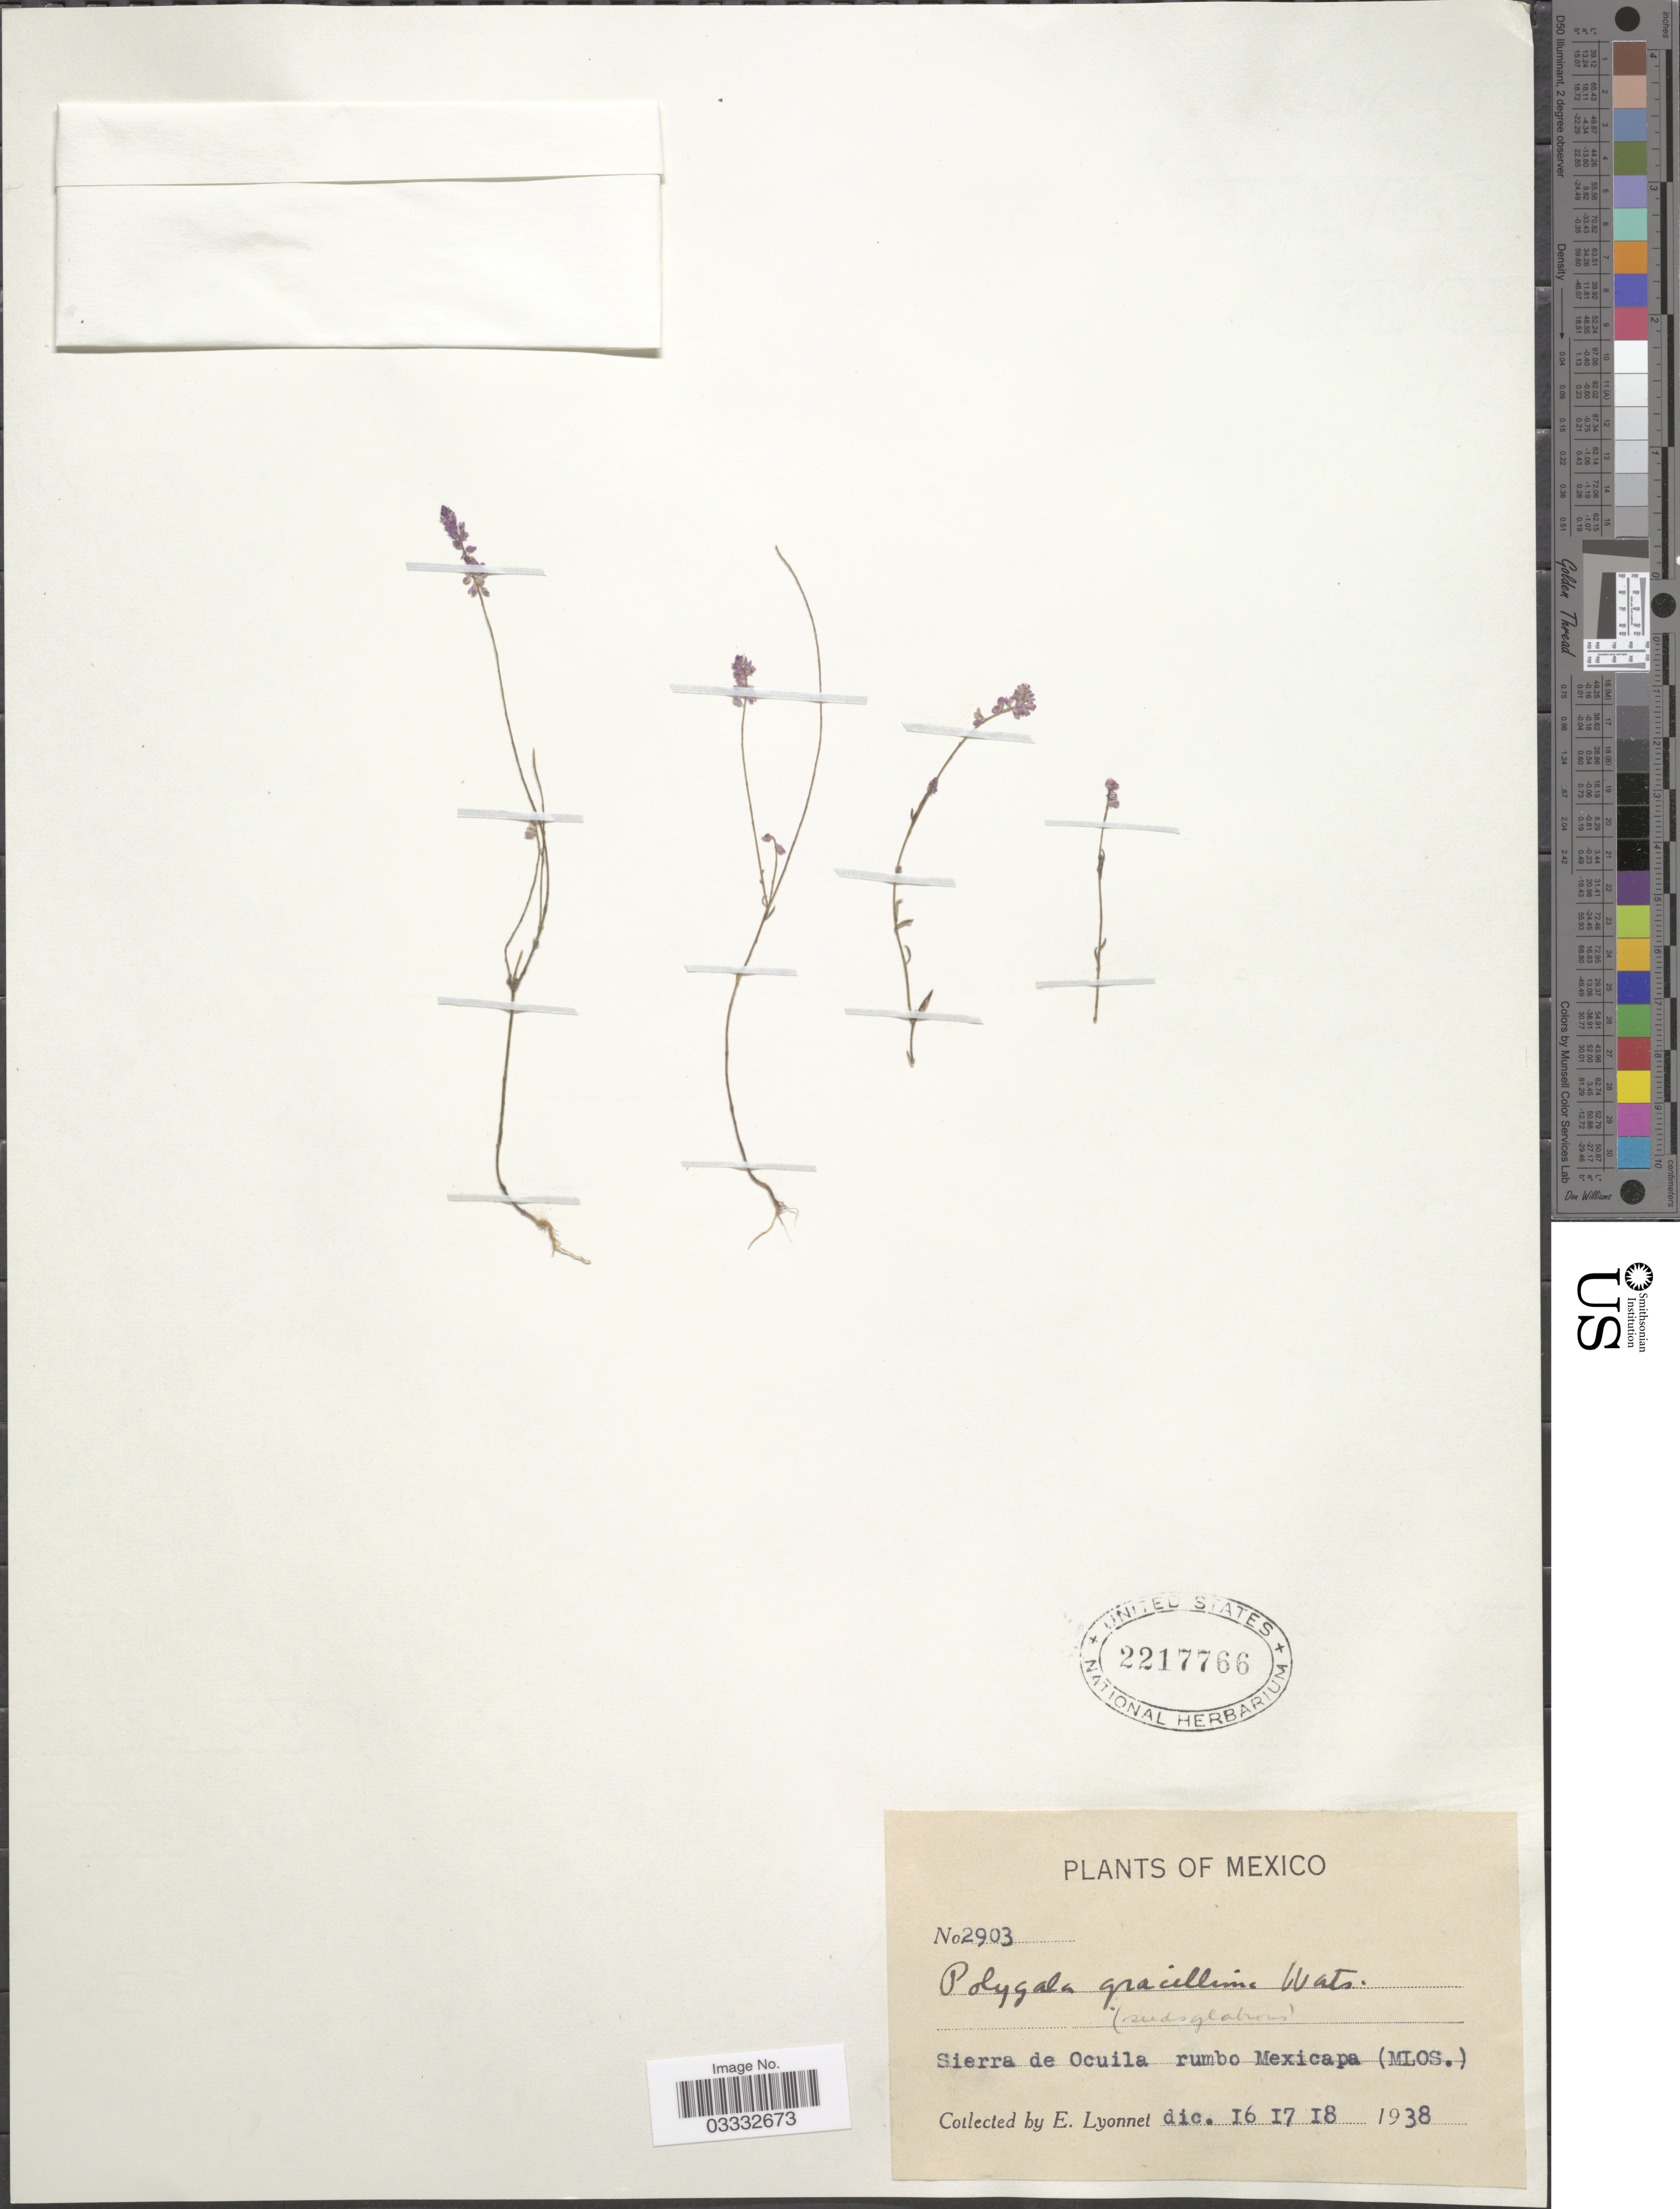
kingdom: Plantae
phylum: Tracheophyta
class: Magnoliopsida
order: Fabales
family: Polygalaceae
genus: Polygala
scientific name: Polygala gracillima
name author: S. Watson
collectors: E. Lyonnet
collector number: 2903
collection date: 1938-12-16/1938-12-18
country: Mexico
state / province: Morelos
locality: Sierra de Ocuila rumbo Mexicapa.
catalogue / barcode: US 2217766